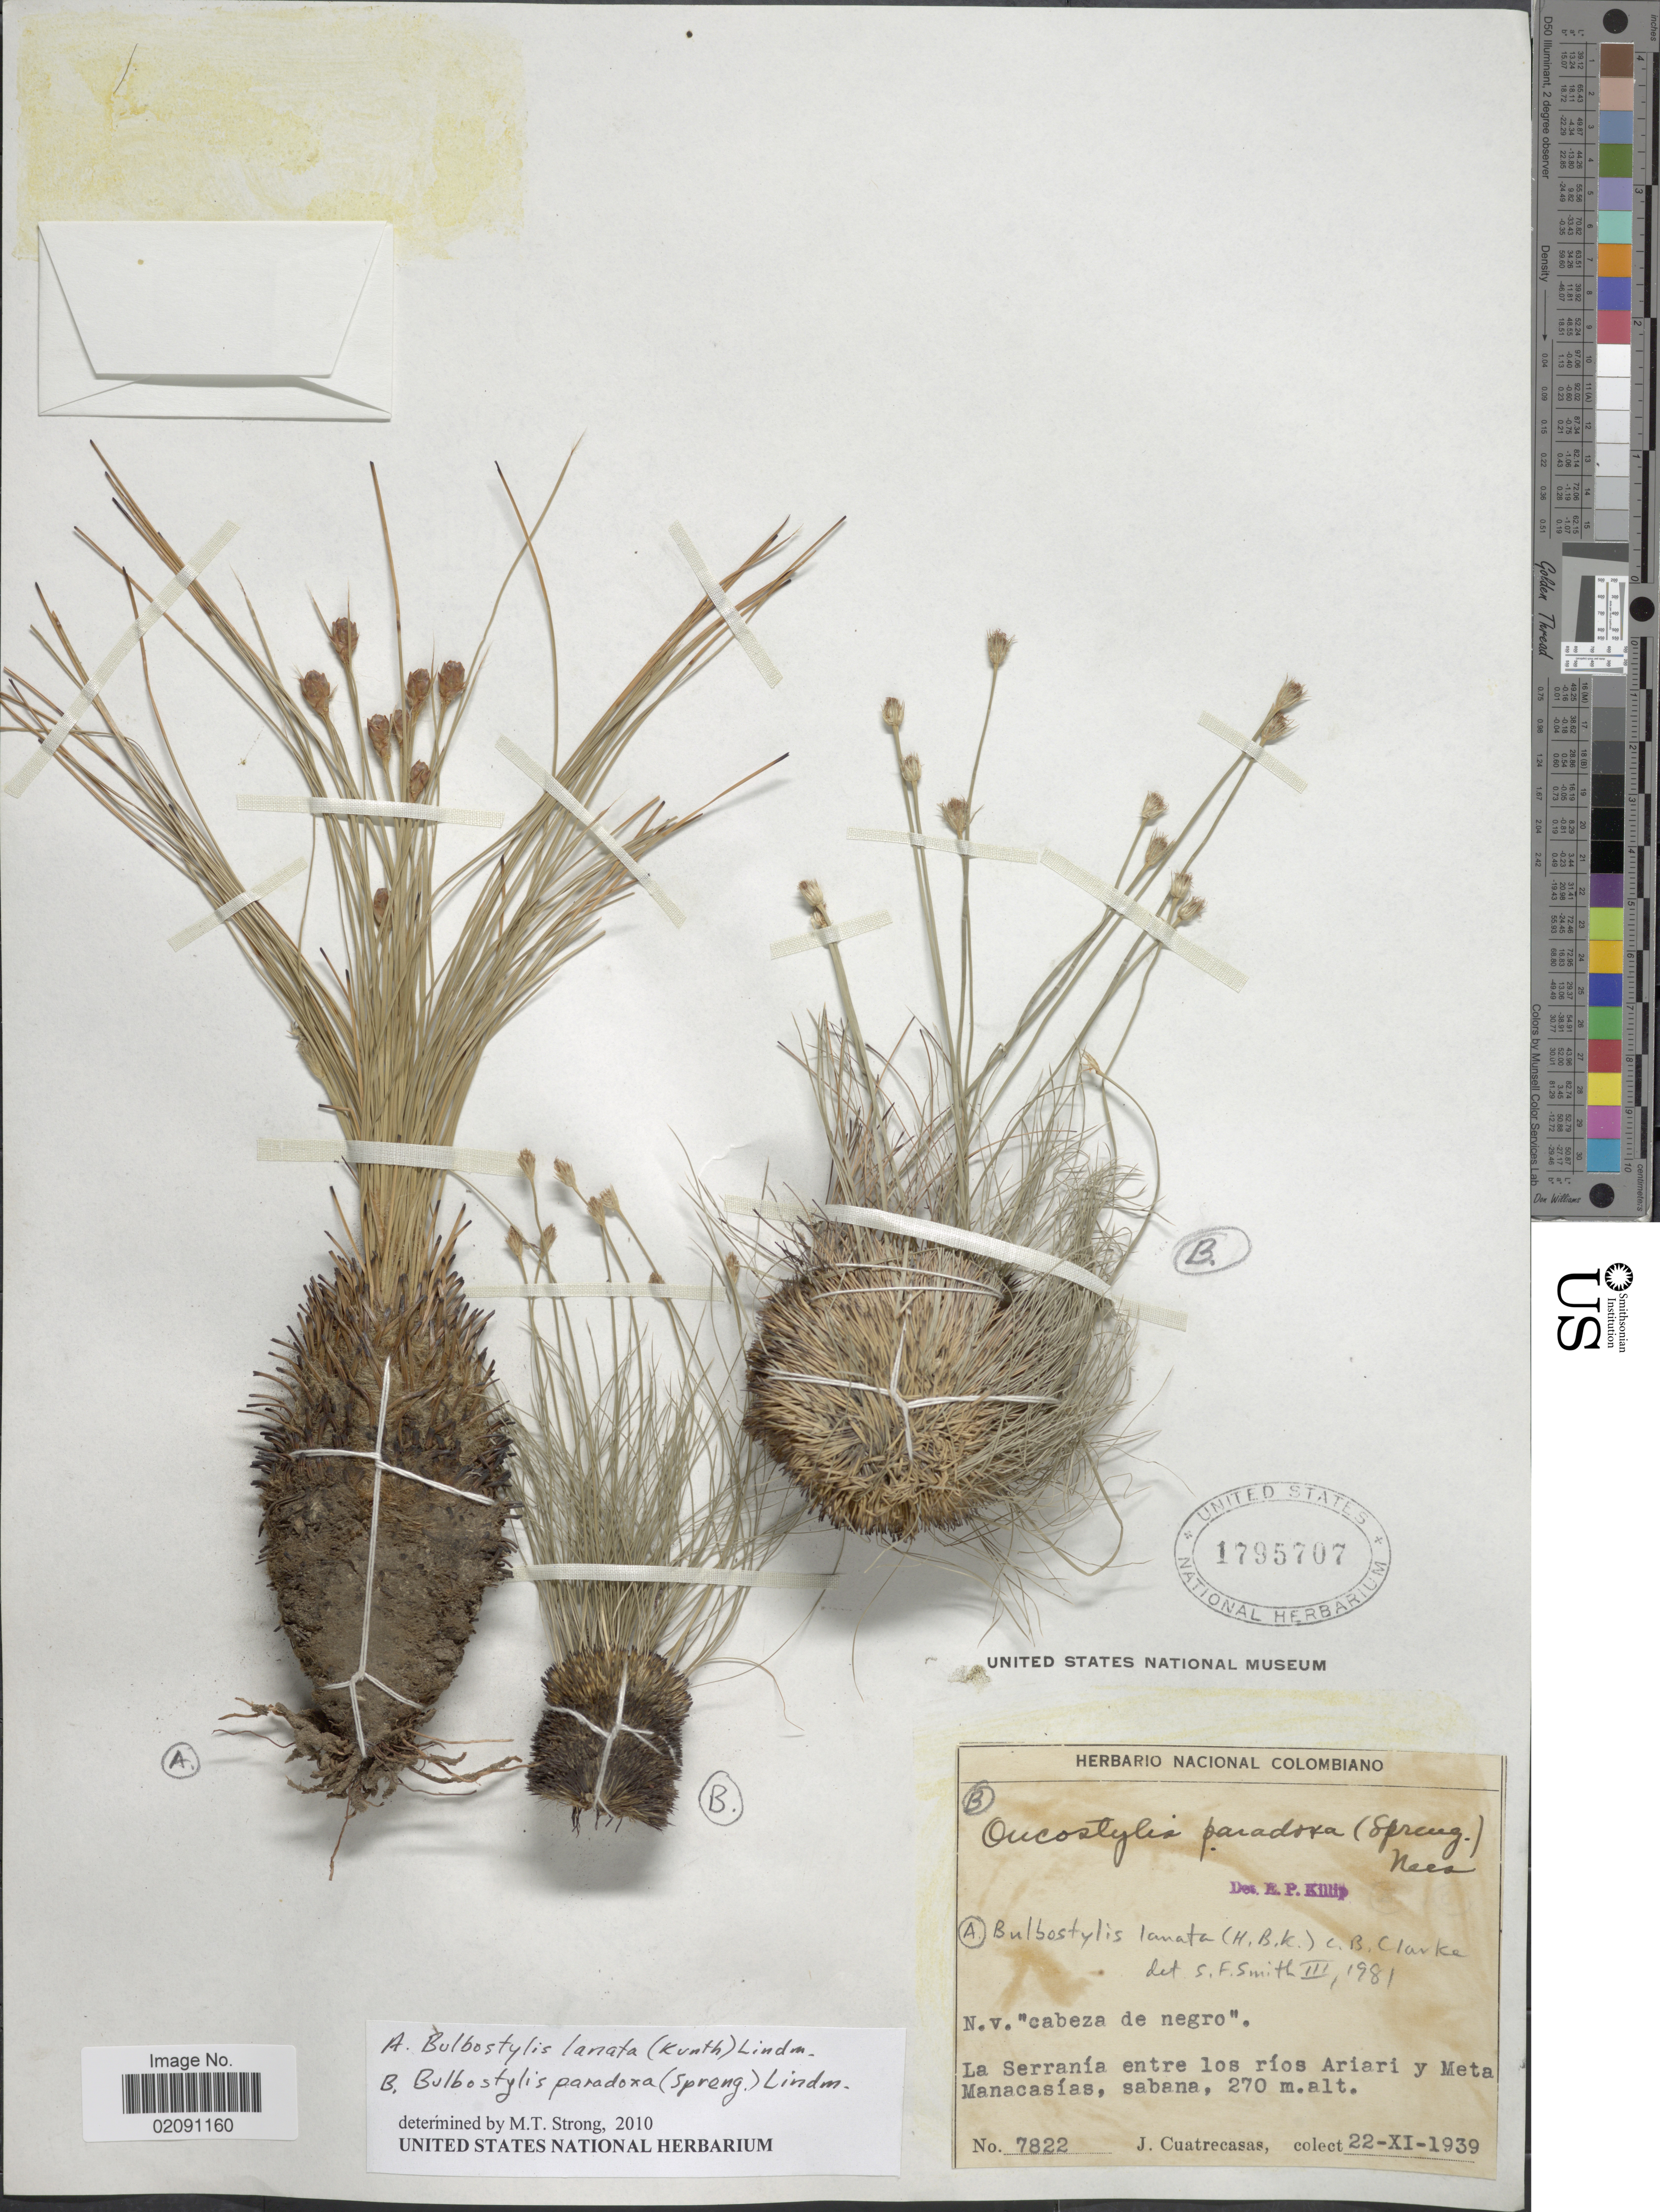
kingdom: Plantae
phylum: Tracheophyta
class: Liliopsida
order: Poales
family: Cyperaceae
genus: Bulbostylis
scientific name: Bulbostylis lanata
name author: (Kunth) Lindm.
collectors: J. Cuatrecasas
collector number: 7822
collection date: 1939-11-22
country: Colombia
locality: La Serrania entre los rio Ariari y Meta Manacasias, sabana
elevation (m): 270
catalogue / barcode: US 1795707